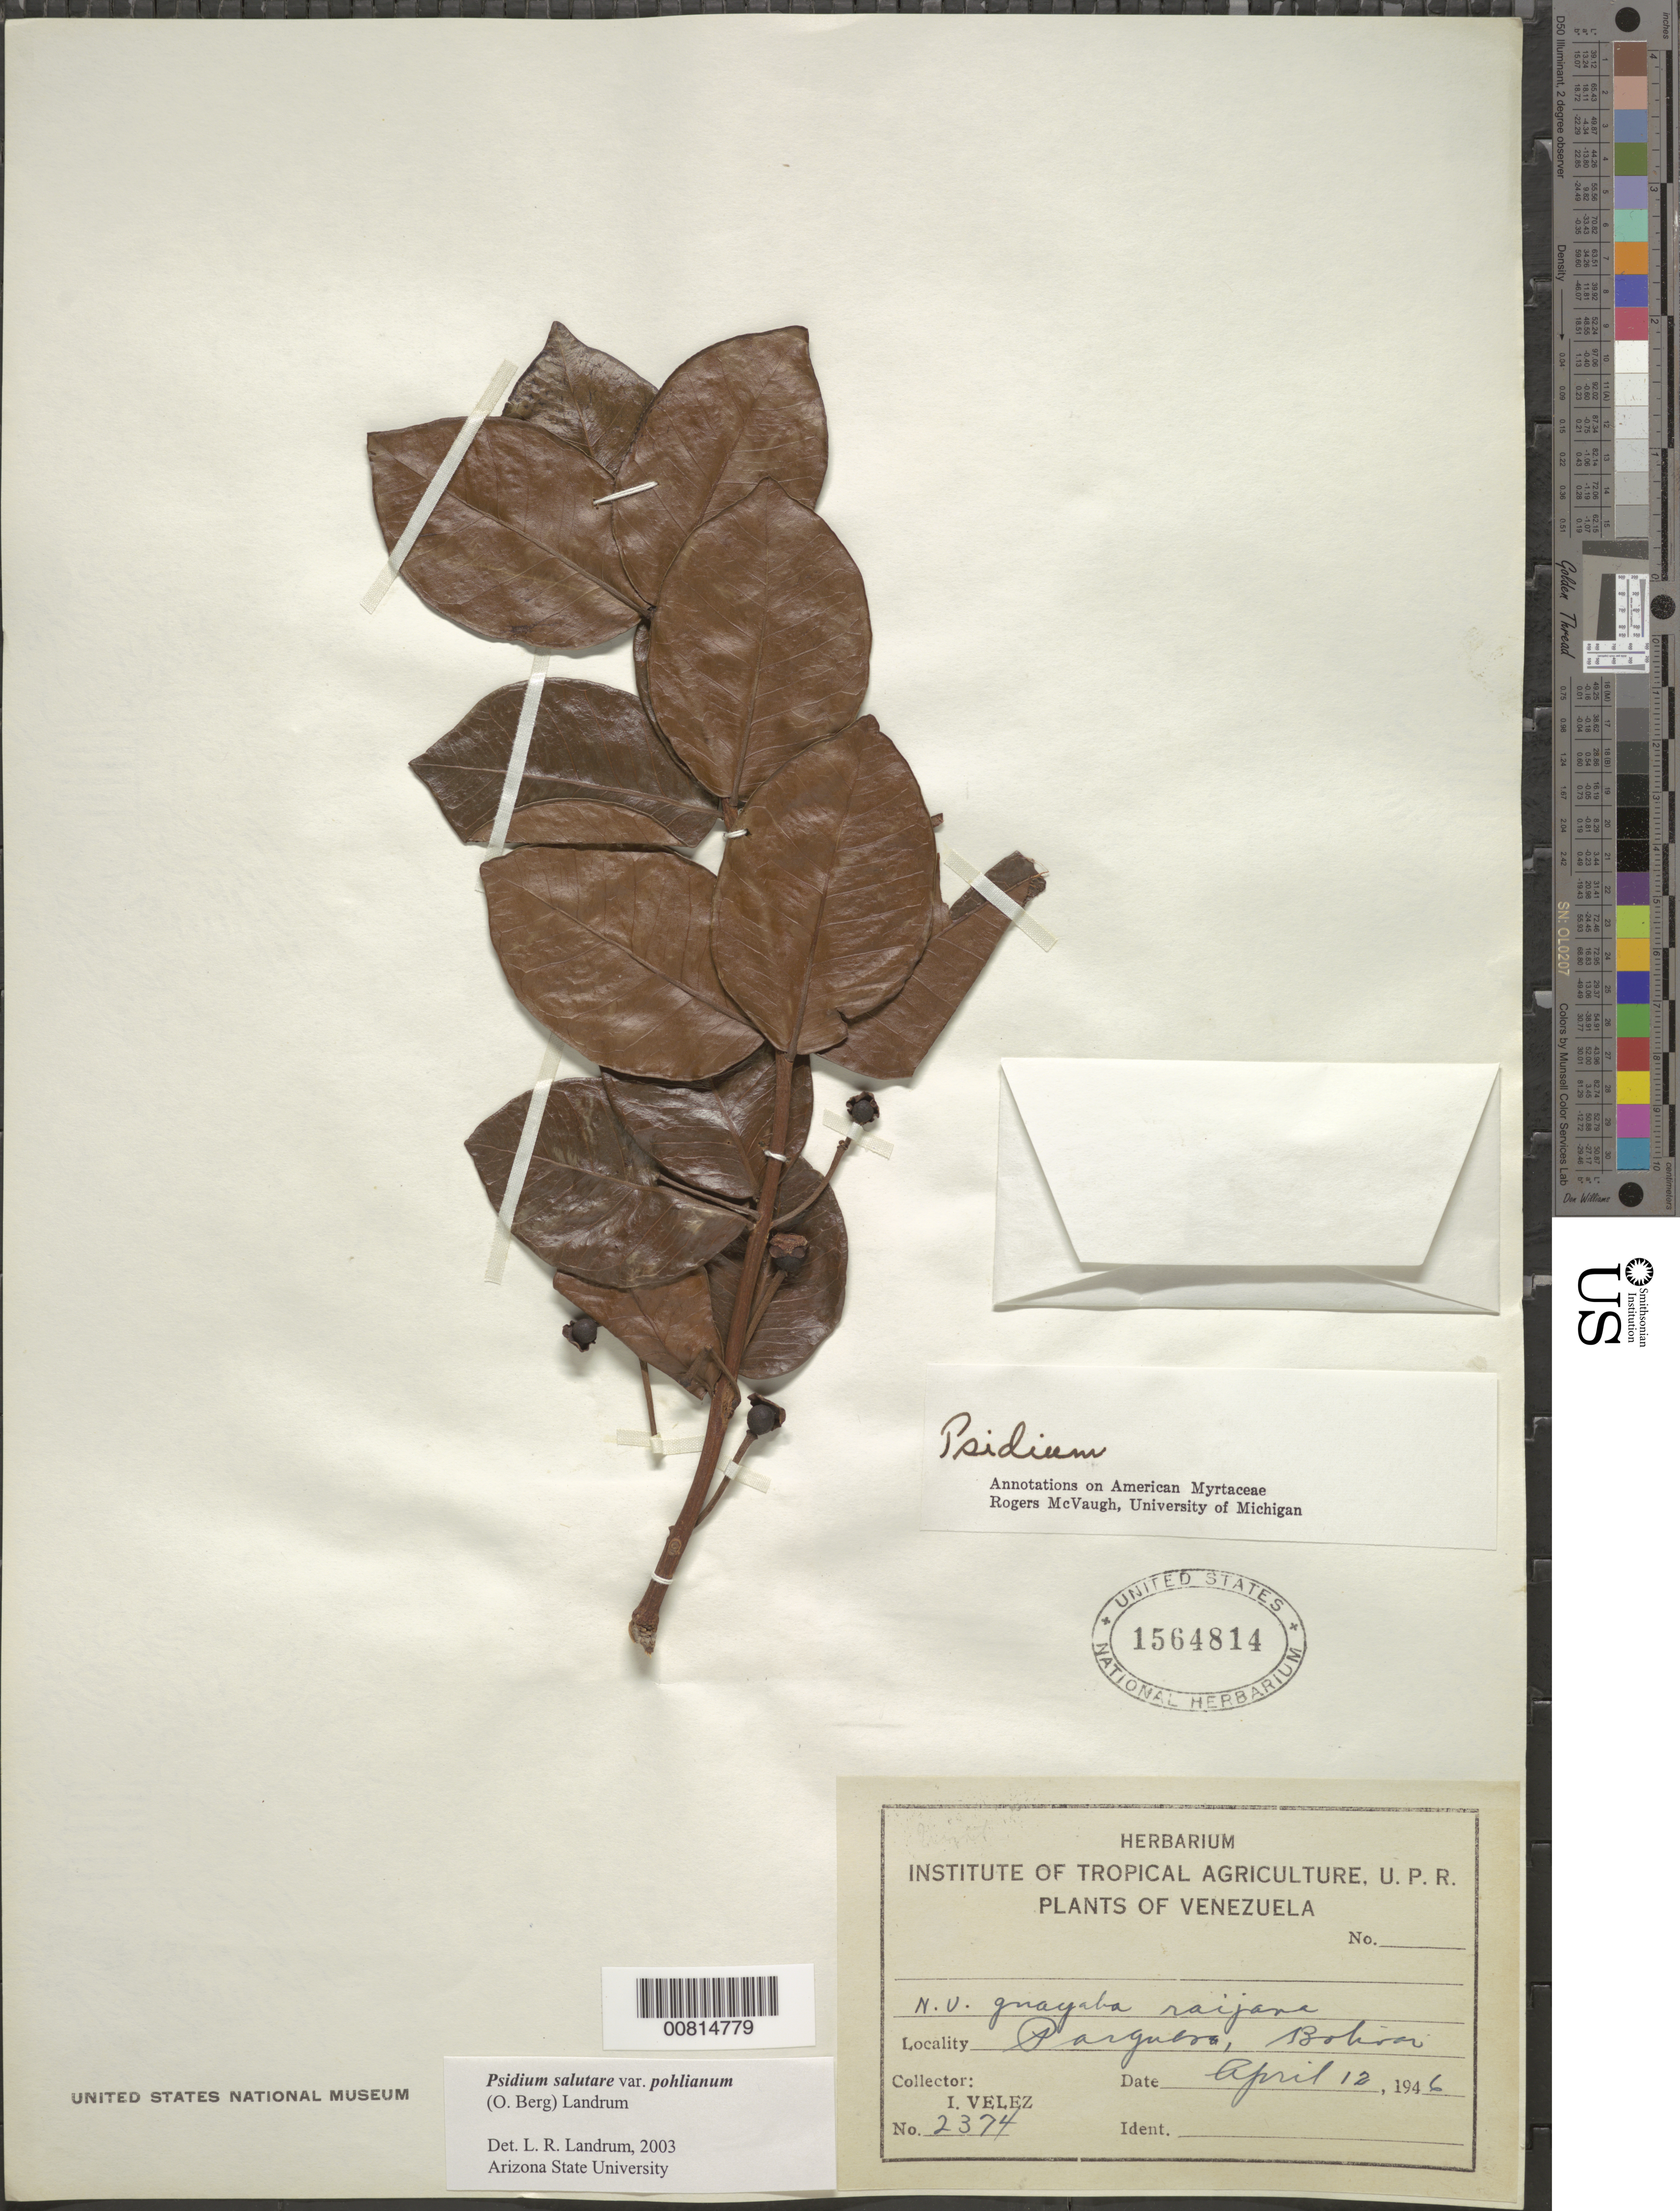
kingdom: Plantae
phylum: Tracheophyta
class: Magnoliopsida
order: Myrtales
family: Myrtaceae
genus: Psidium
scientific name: Psidium salutare var. pohlianum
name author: (O. Berg) Landrum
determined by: Landrum, L. R.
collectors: I. Velez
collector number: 2374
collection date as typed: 12-Apr-46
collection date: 1946-04-12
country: Venezuela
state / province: Bolívar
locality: Parguasa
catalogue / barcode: US 1564814